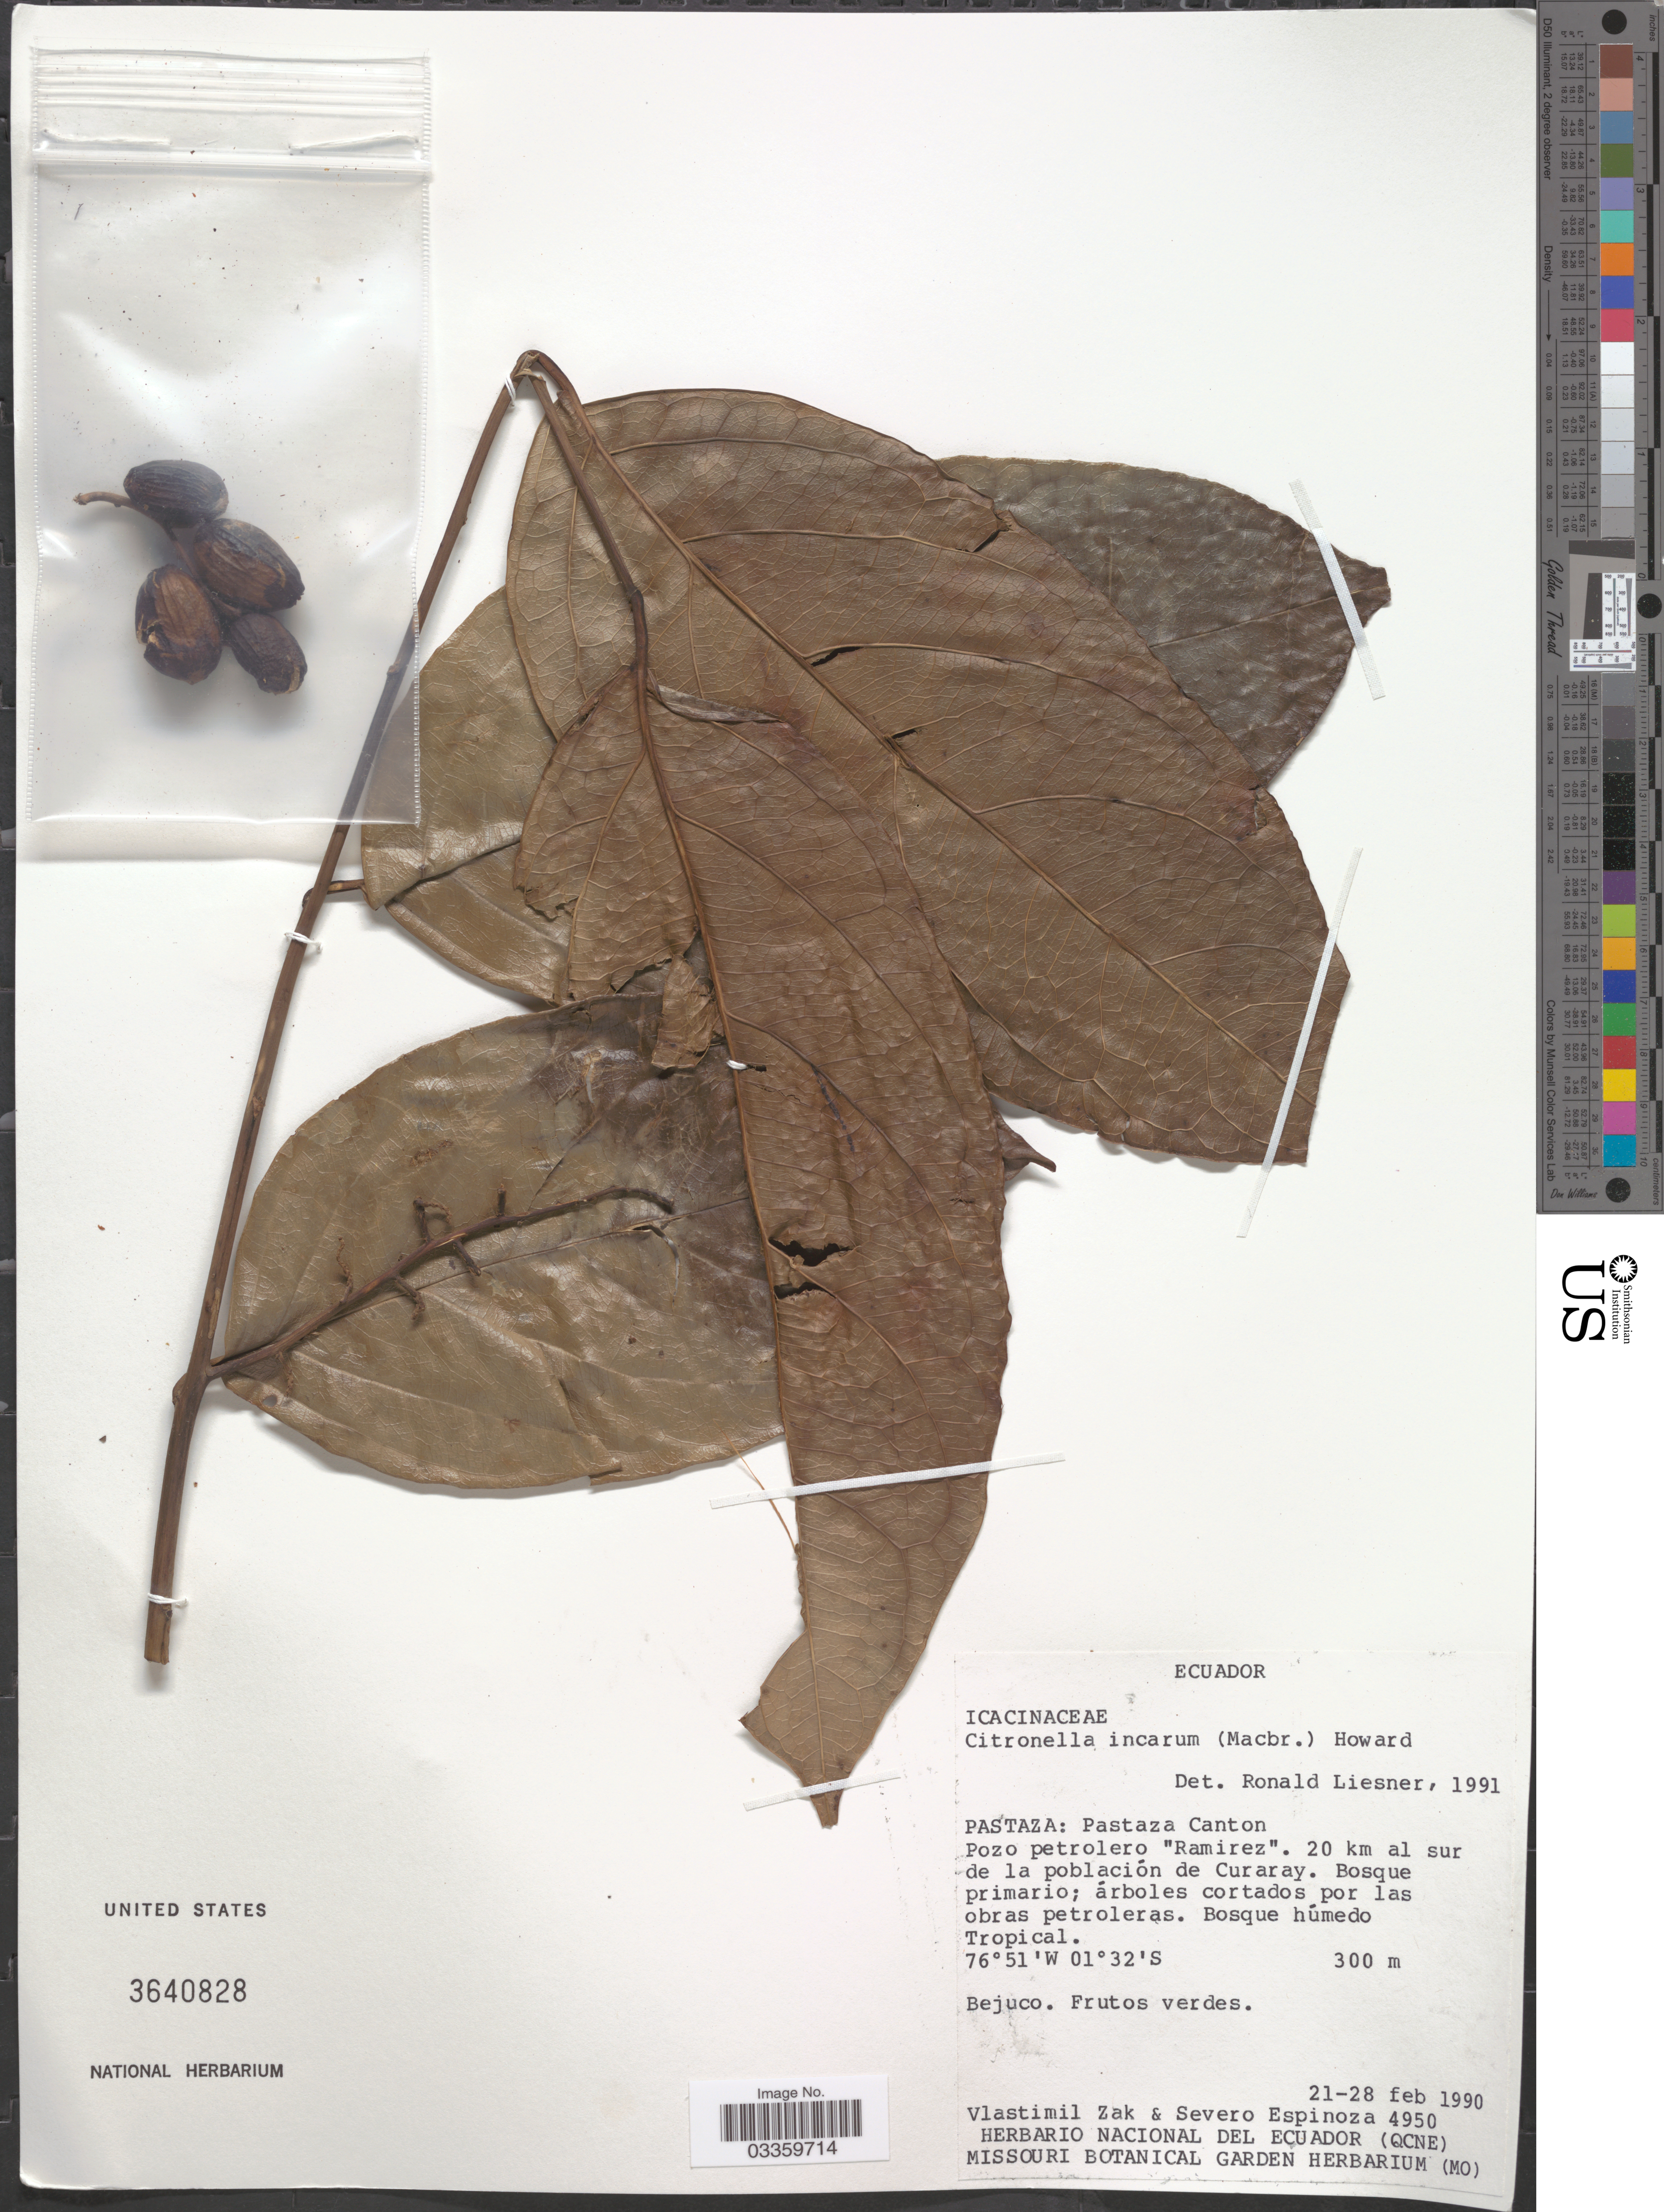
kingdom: Plantae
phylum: Tracheophyta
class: Magnoliopsida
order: Cardiopteridales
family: Cardiopteridaceae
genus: Citronella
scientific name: Citronella incarum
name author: (J.F. Macbr.) R.A. Howard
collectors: V. Zak & S. Espinoza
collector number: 4950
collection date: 1990-02-21/1990-02-28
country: Ecuador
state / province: Pastaza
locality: Pastaza Canton, Pozo petrolero "Ramirez". 20 km al sur de la población de Curaray.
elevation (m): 300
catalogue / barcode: US 3640828